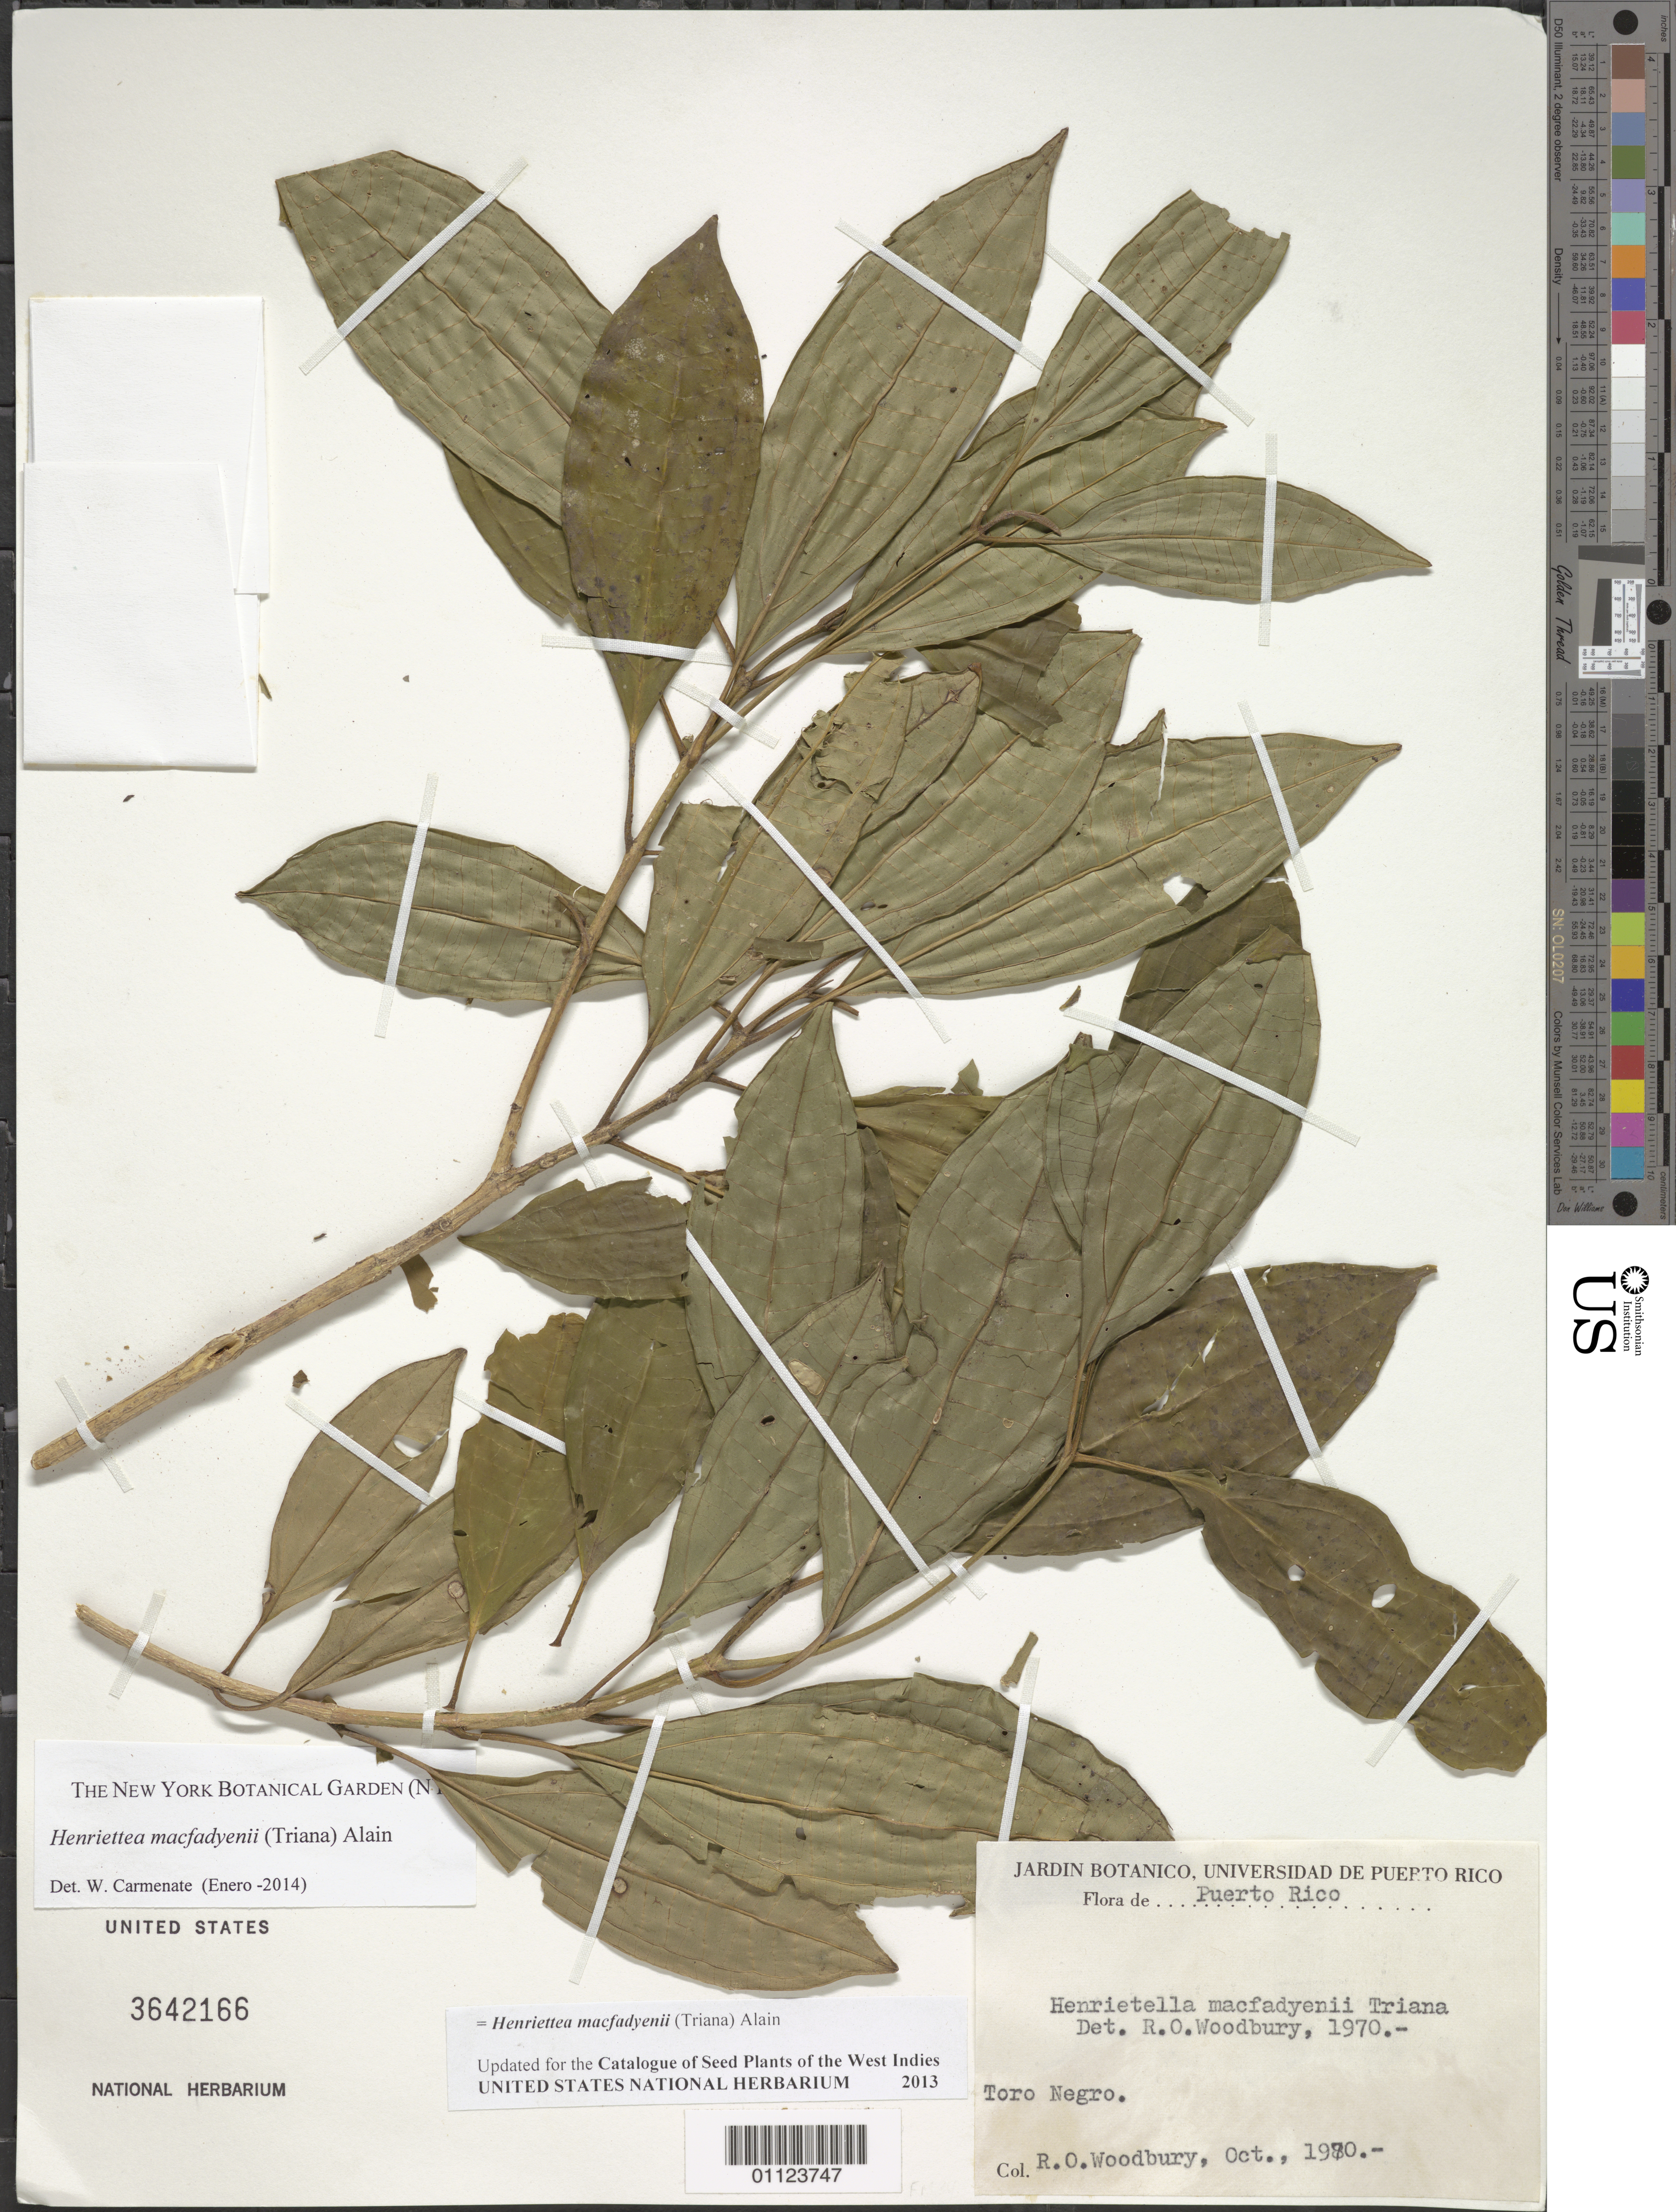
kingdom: Plantae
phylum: Tracheophyta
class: Magnoliopsida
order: Myrtales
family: Melastomataceae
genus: Henriettea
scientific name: Henriettea macfadyenii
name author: (Triana) Alain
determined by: Carmenate, W.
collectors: R. O. Woodbury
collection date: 1970-10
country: Puerto Rico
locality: Toro Negro.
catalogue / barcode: US 3642166